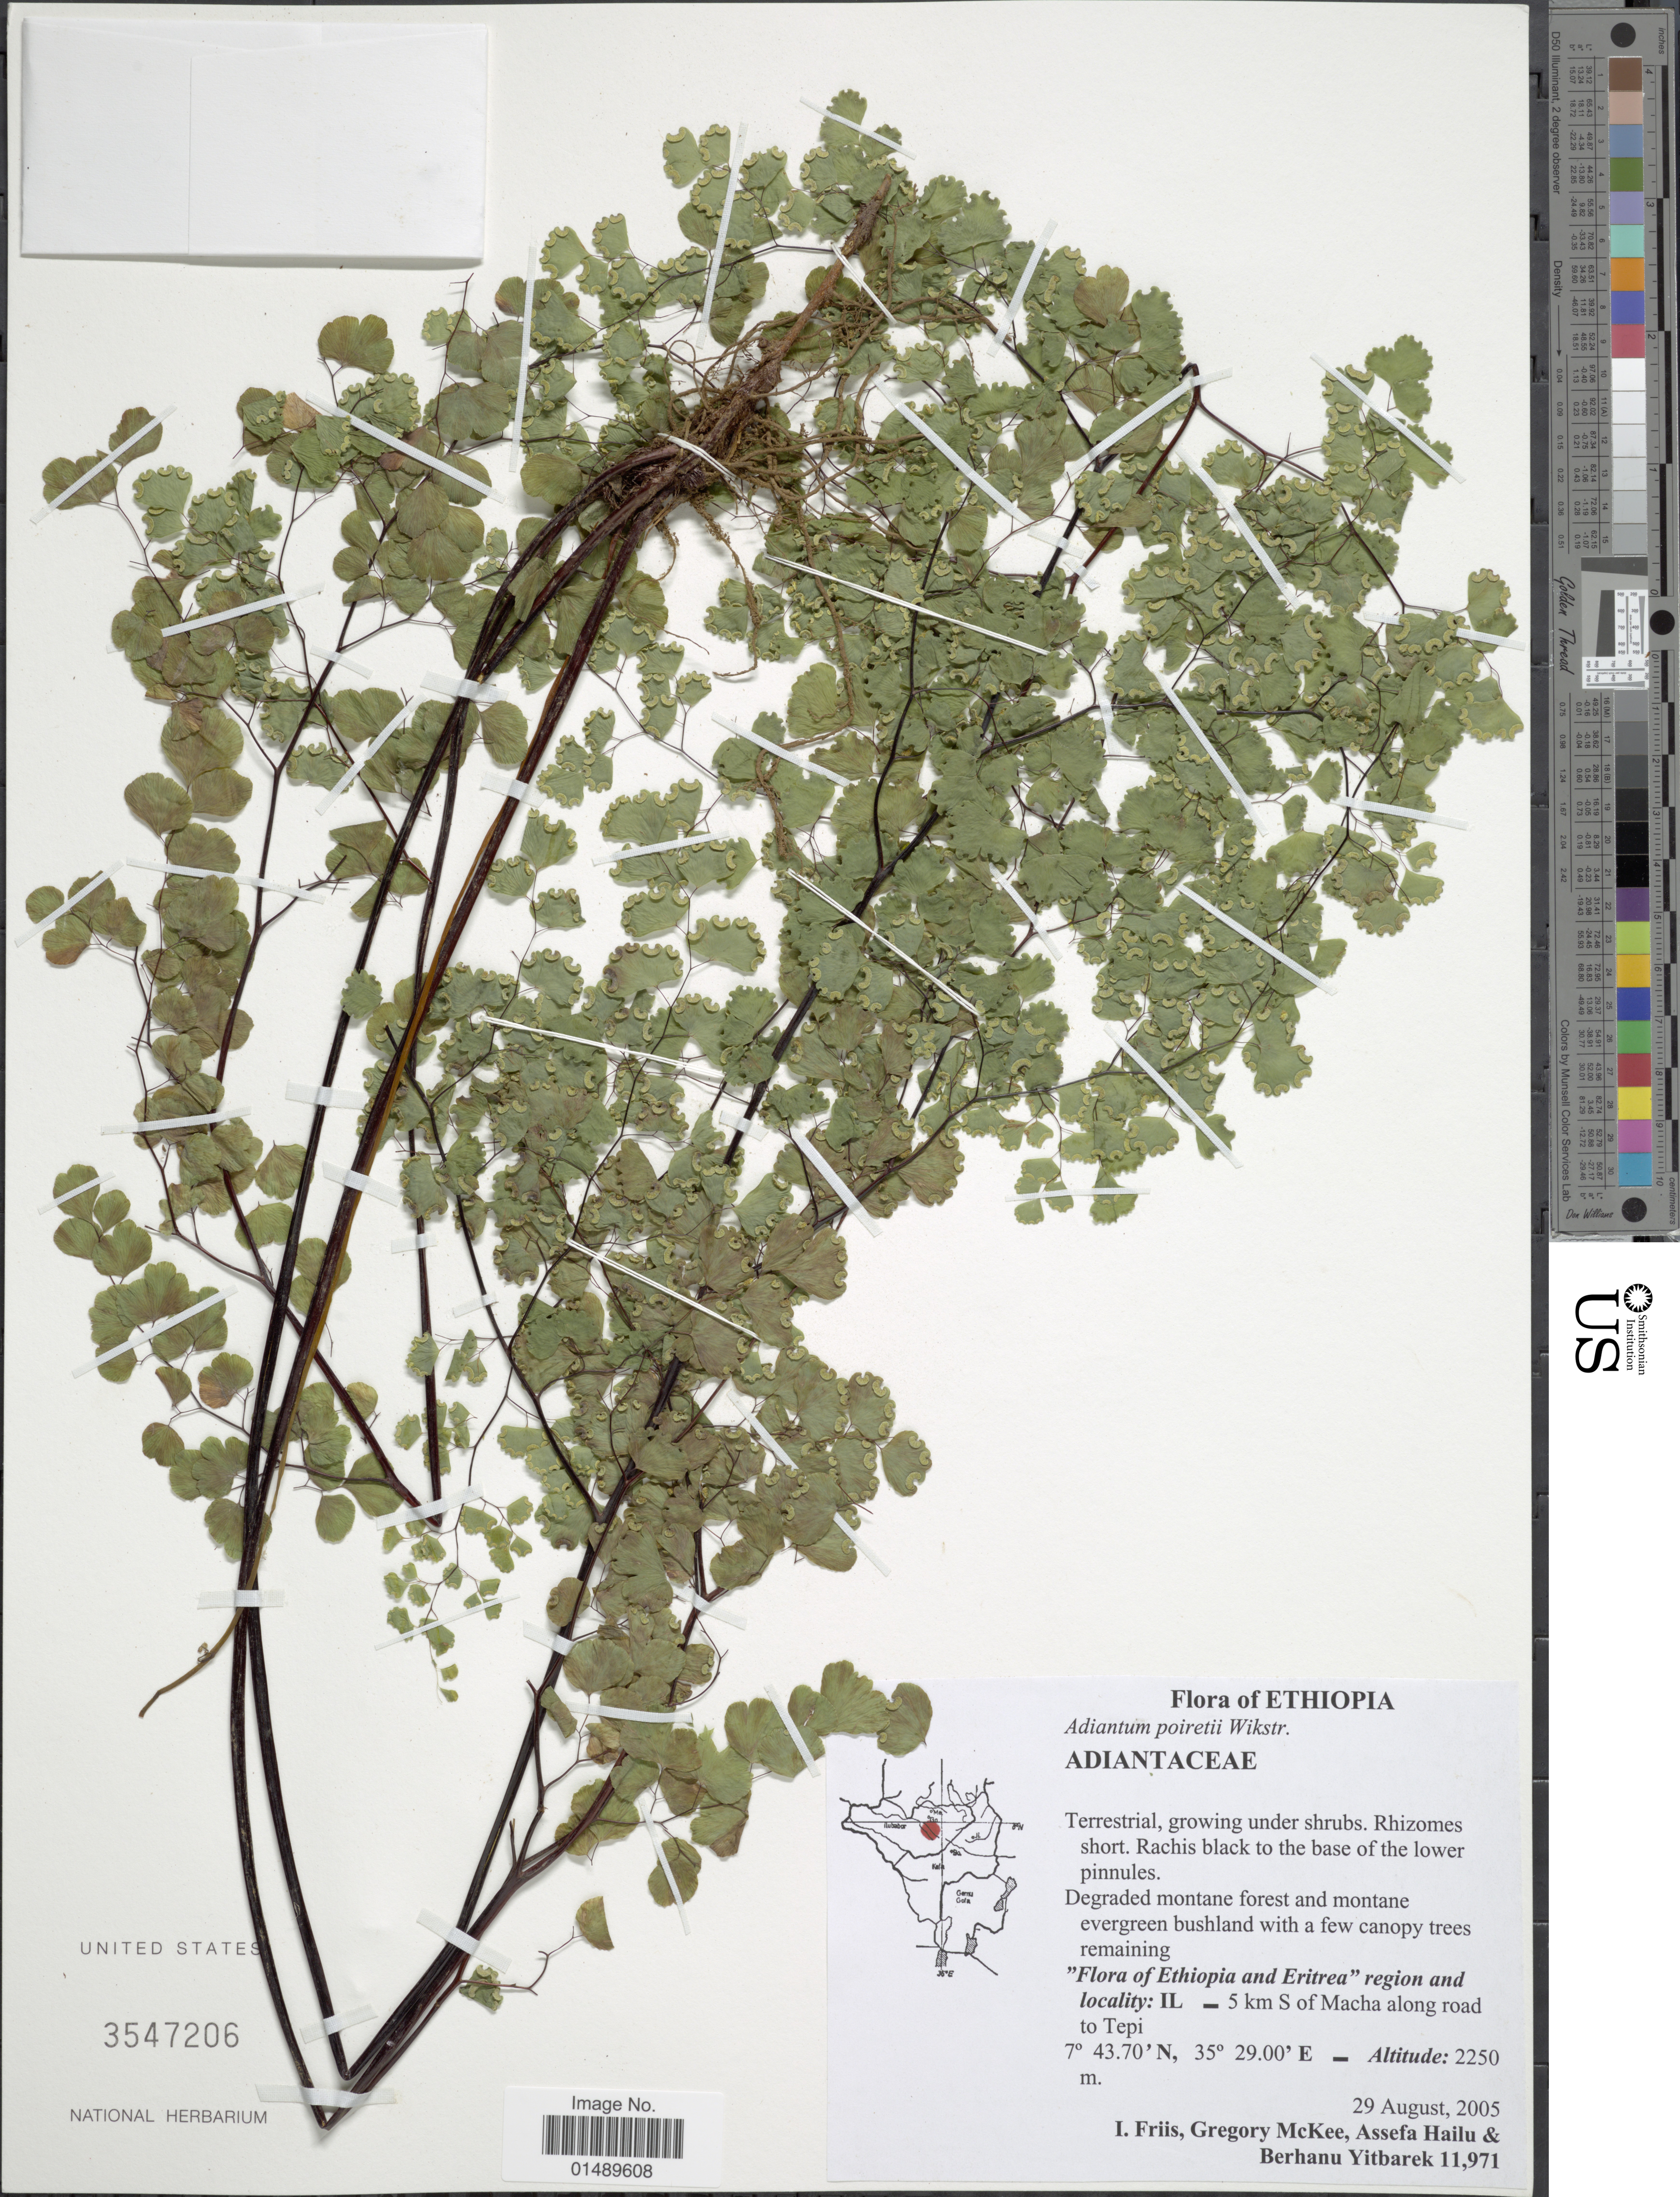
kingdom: Plantae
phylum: Tracheophyta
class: Polypodiopsida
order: Polypodiales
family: Pteridaceae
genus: Adiantum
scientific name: Adiantum poiretii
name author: Wikstr.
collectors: I. Friis, G. S. McKee, A. Hailu & B. Yitbarek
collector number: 11971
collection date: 2005-08-29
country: Ethiopia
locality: Ethiopia and Eritrea, region and locality: IL - 5 km S of Macha along road to Tepi.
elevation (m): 2250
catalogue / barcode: US 3547206